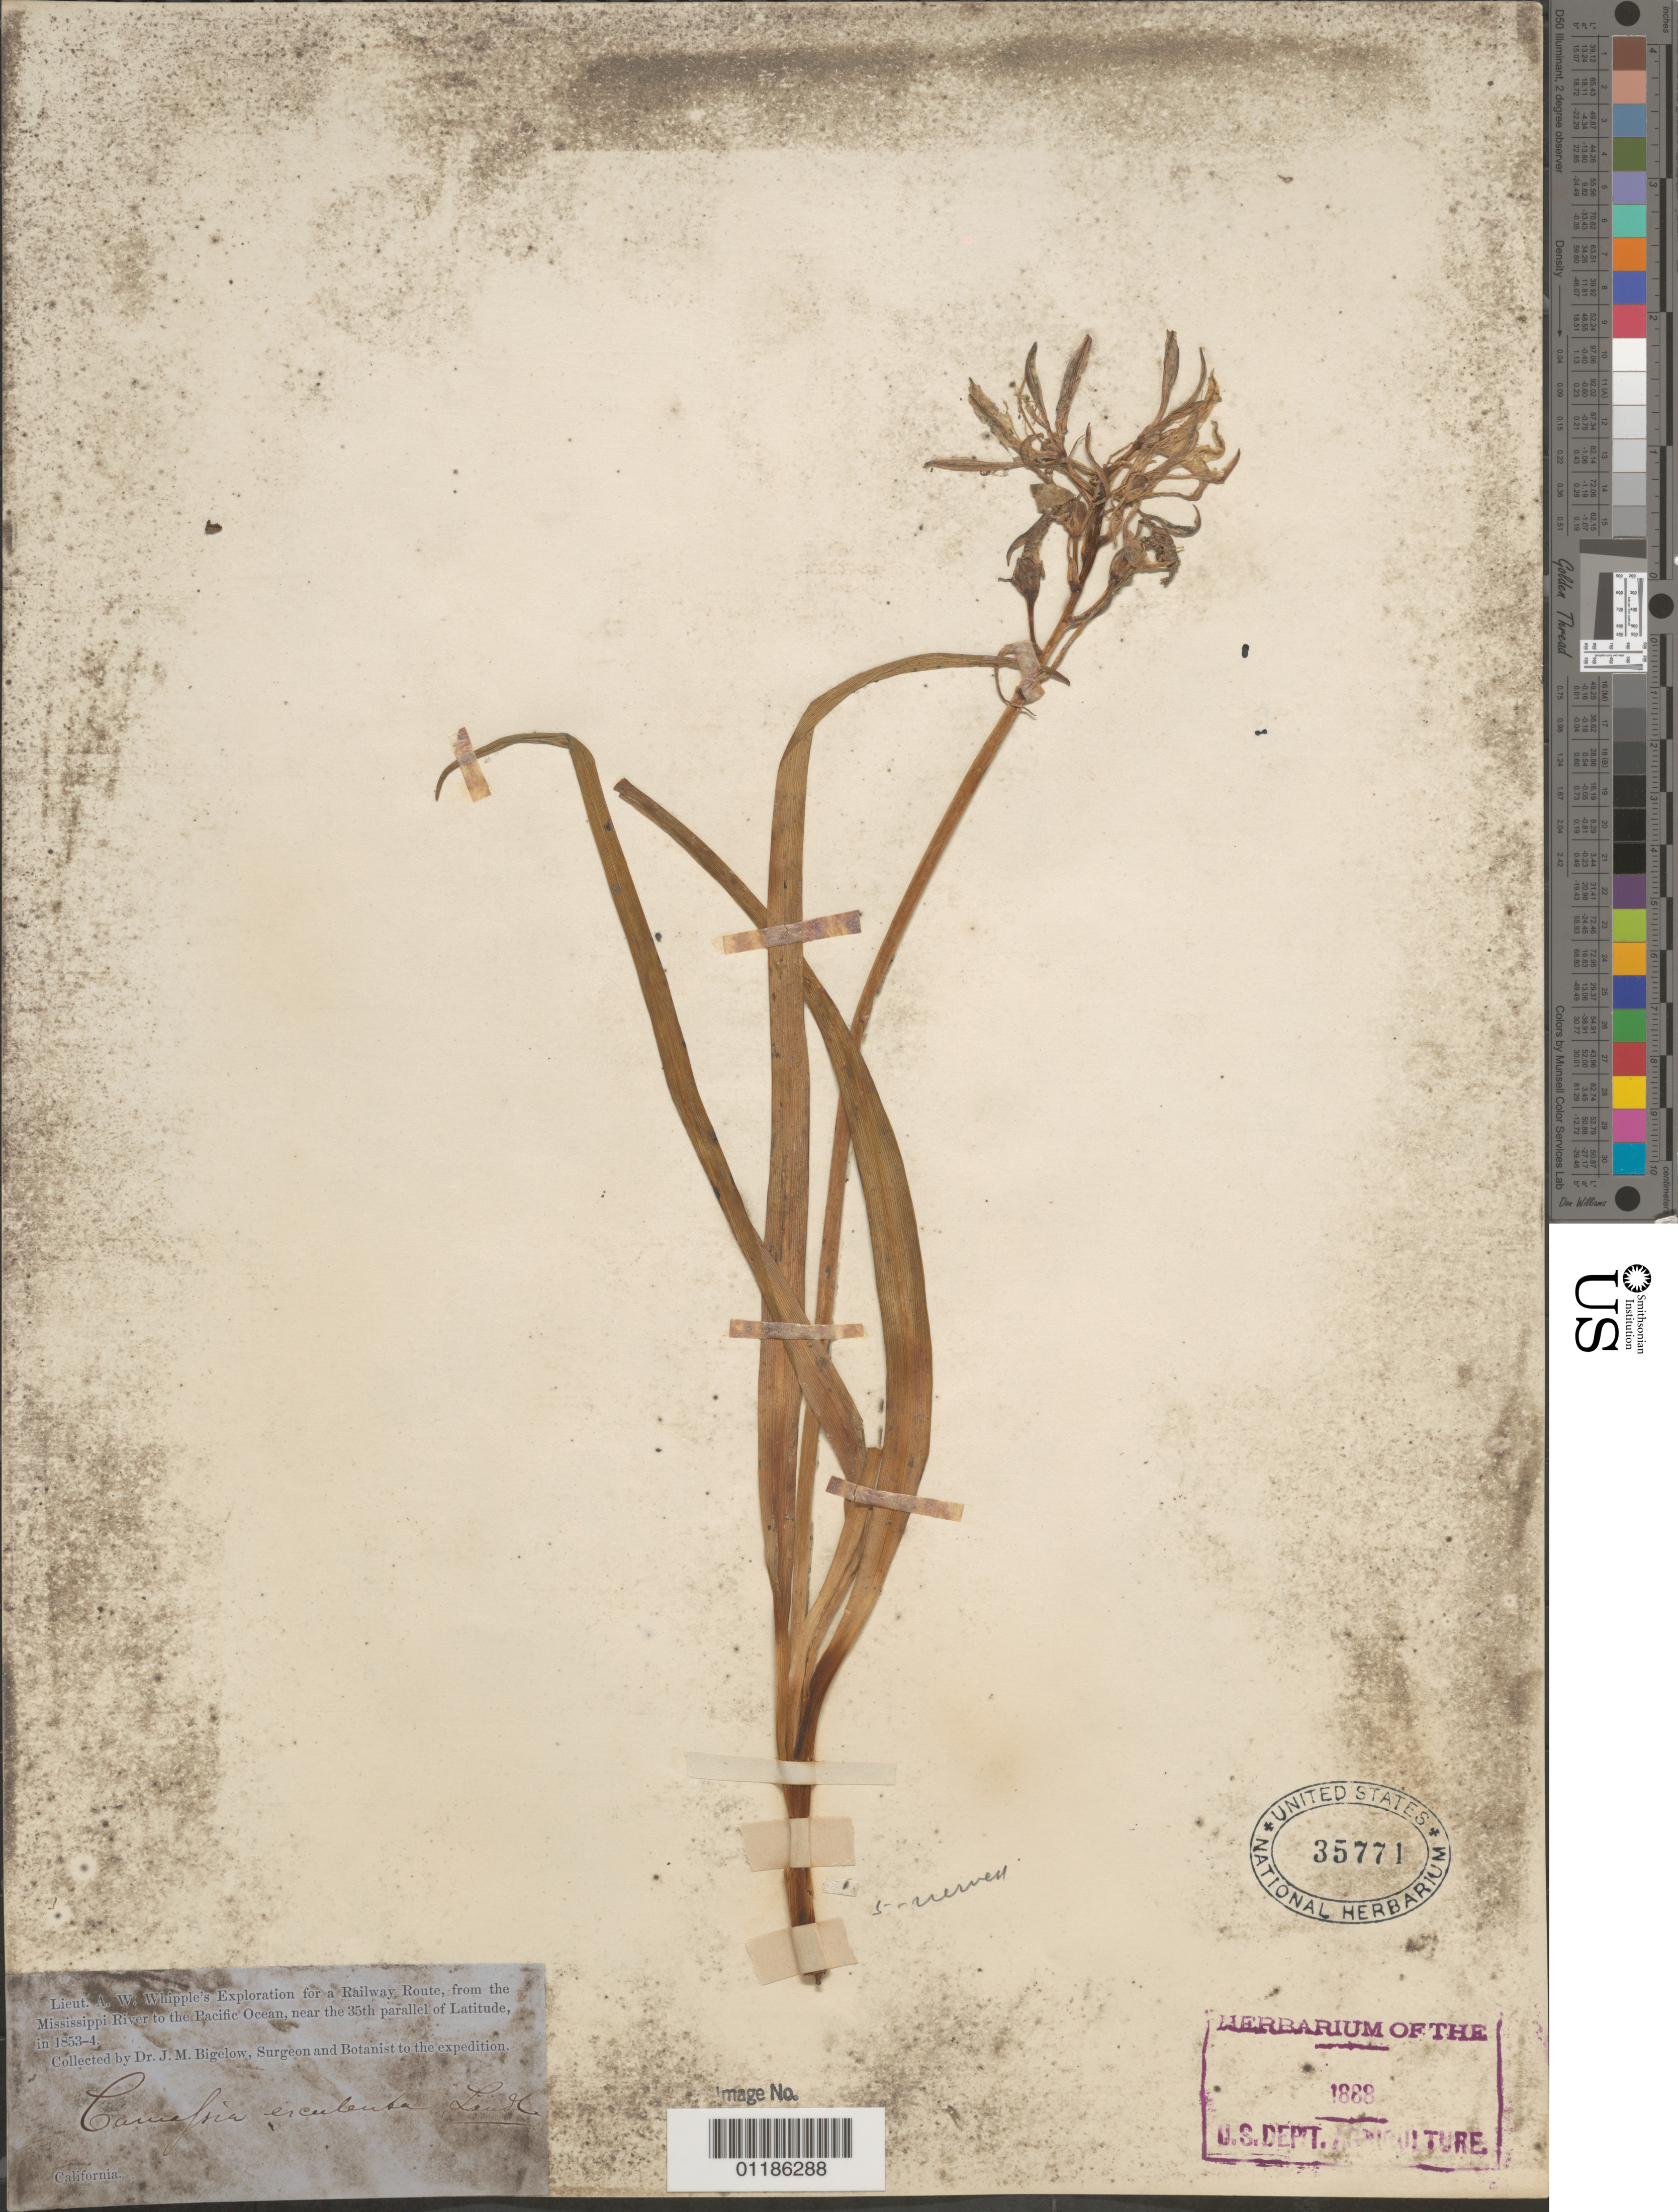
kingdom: Plantae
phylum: Tracheophyta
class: Liliopsida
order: Asparagales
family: Asparagaceae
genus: Camassia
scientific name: Camassia quamash subsp. breviflora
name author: Gould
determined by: Strong, Mark T., (BOT), Smithsonian Institution - National Museum of Natural History (UNITED STATES)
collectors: J. M. Bigelow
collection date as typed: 1853 to -- --- 1854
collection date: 1853/1854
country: United States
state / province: California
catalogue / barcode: US 35771